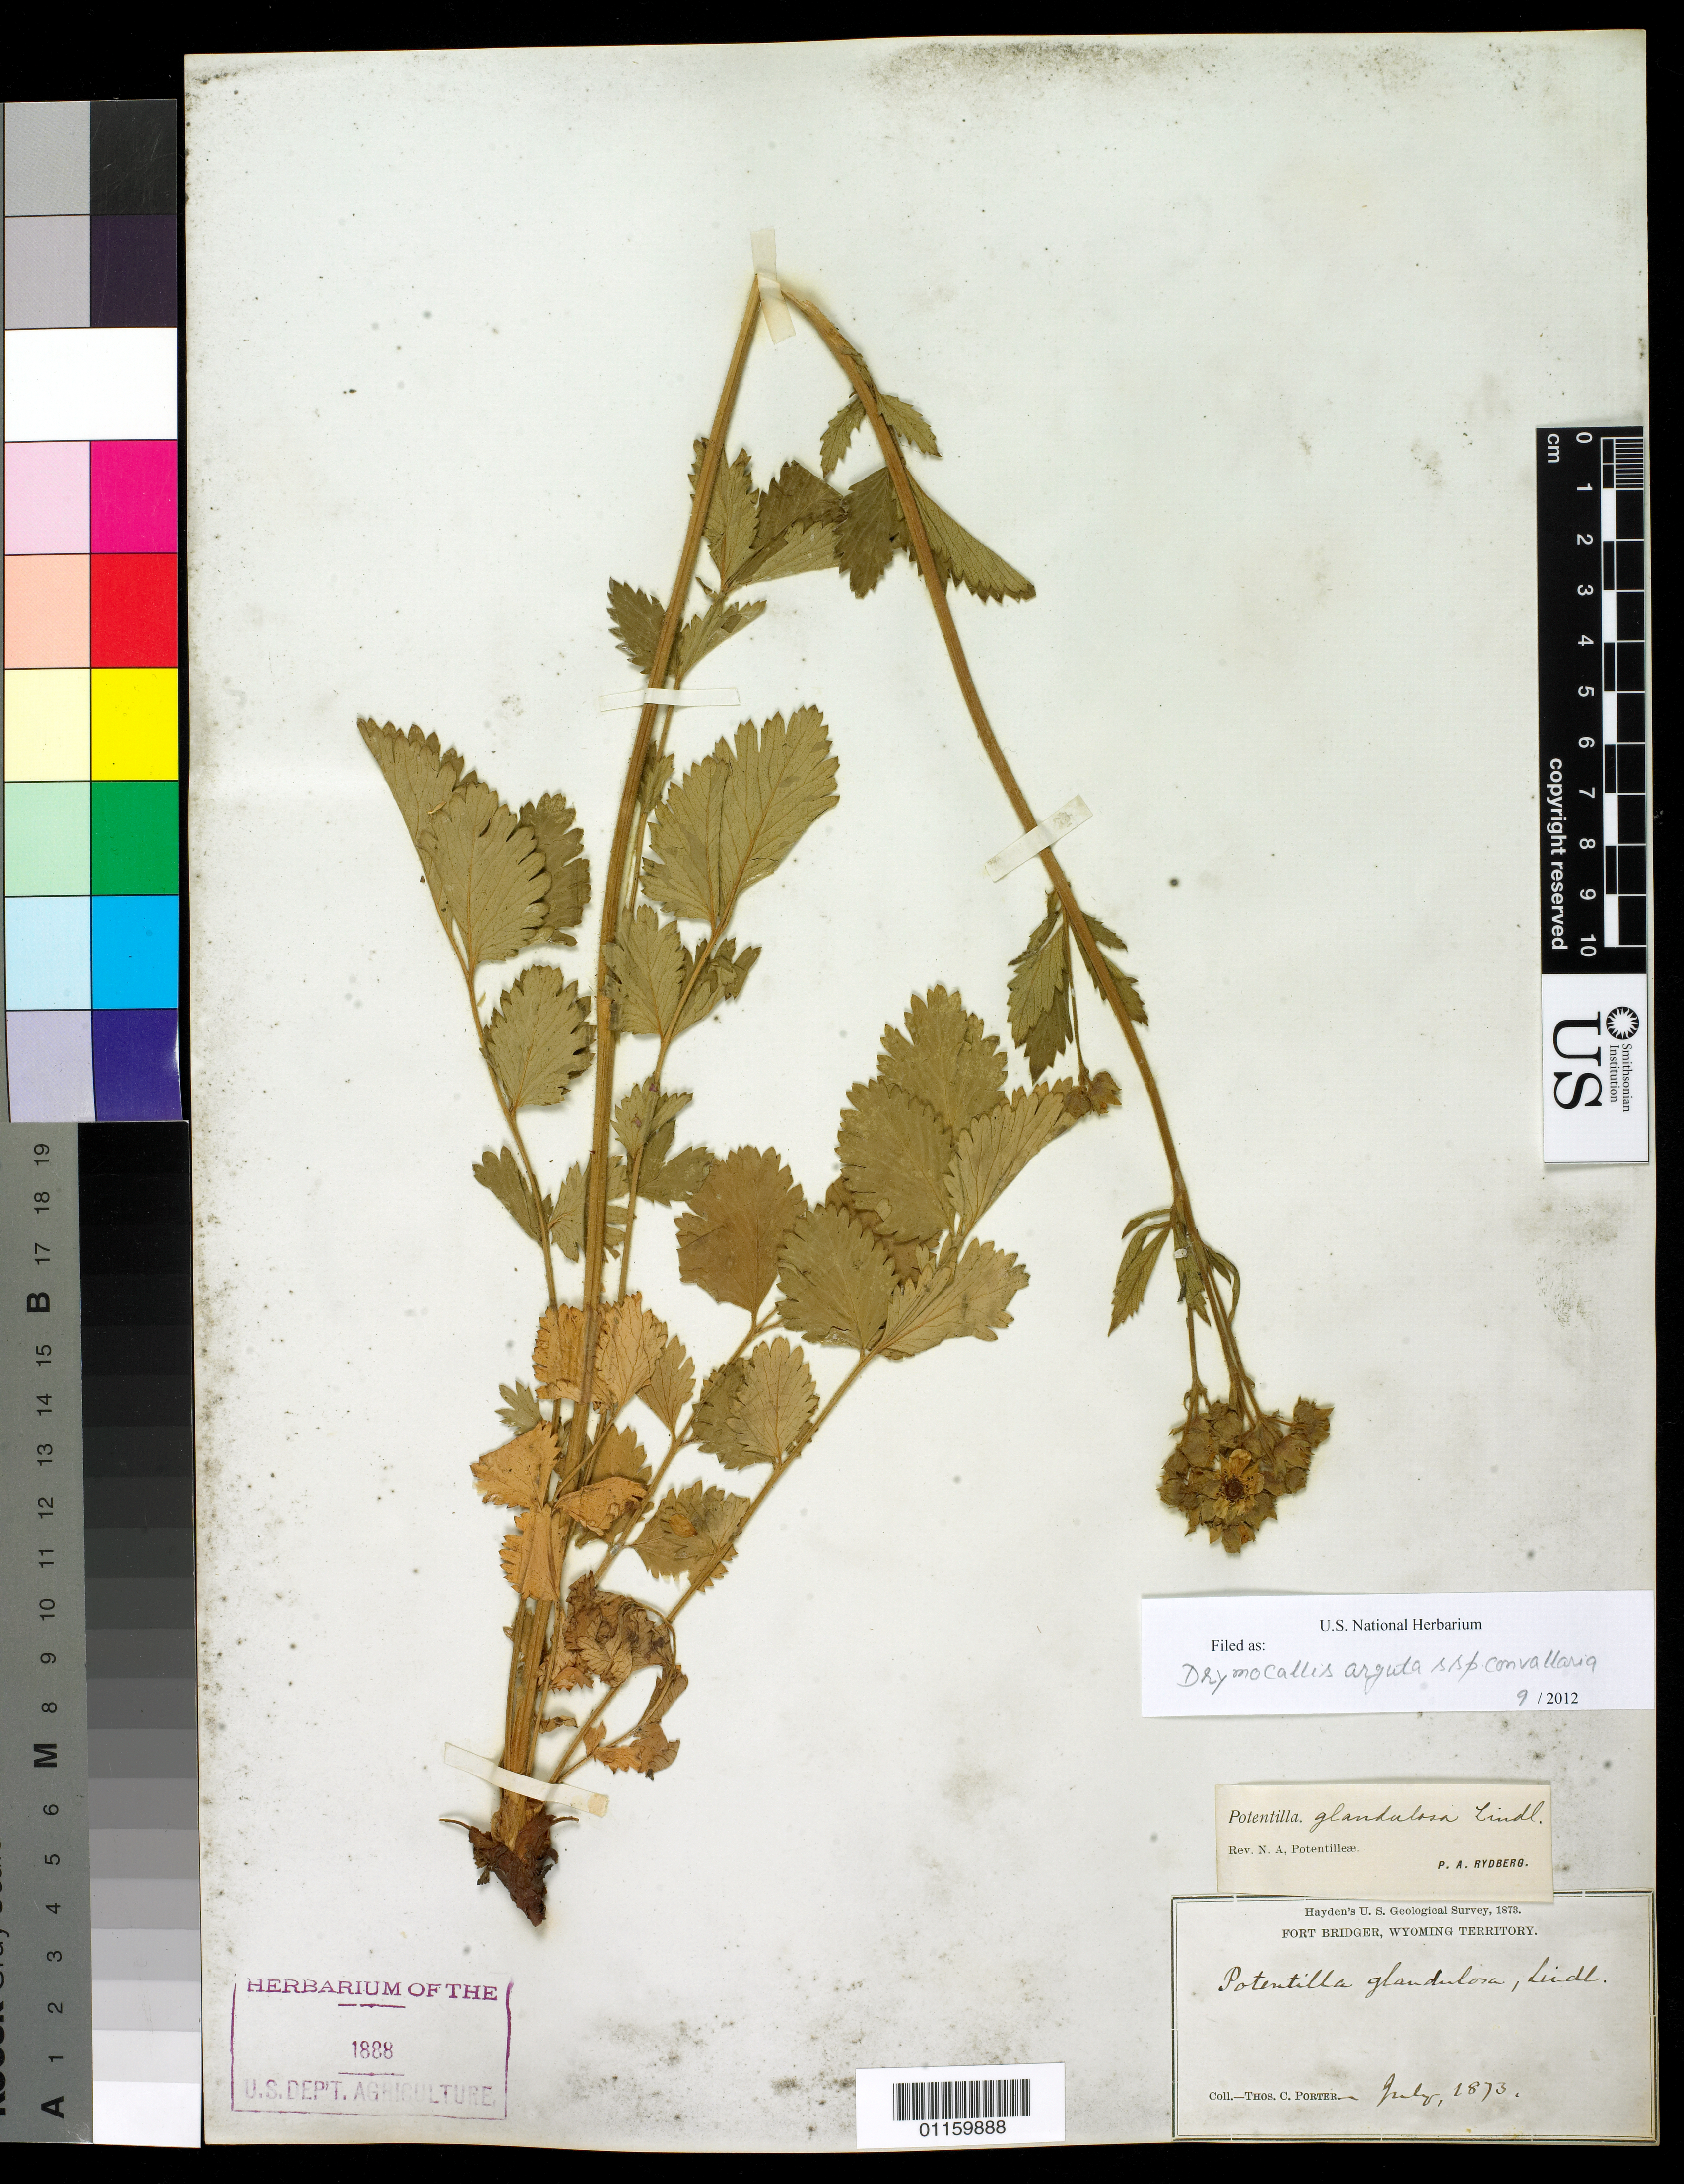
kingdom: Plantae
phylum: Tracheophyta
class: Magnoliopsida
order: Rosales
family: Rosaceae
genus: Drymocallis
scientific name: Drymocallis sp.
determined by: Strong, Mark T., (BOT), Smithsonian Institution - National Museum of Natural History (UNITED STATES)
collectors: T. C. Porter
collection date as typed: Jul 1873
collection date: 1873-07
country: United States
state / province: Wyoming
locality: Fort Bridger